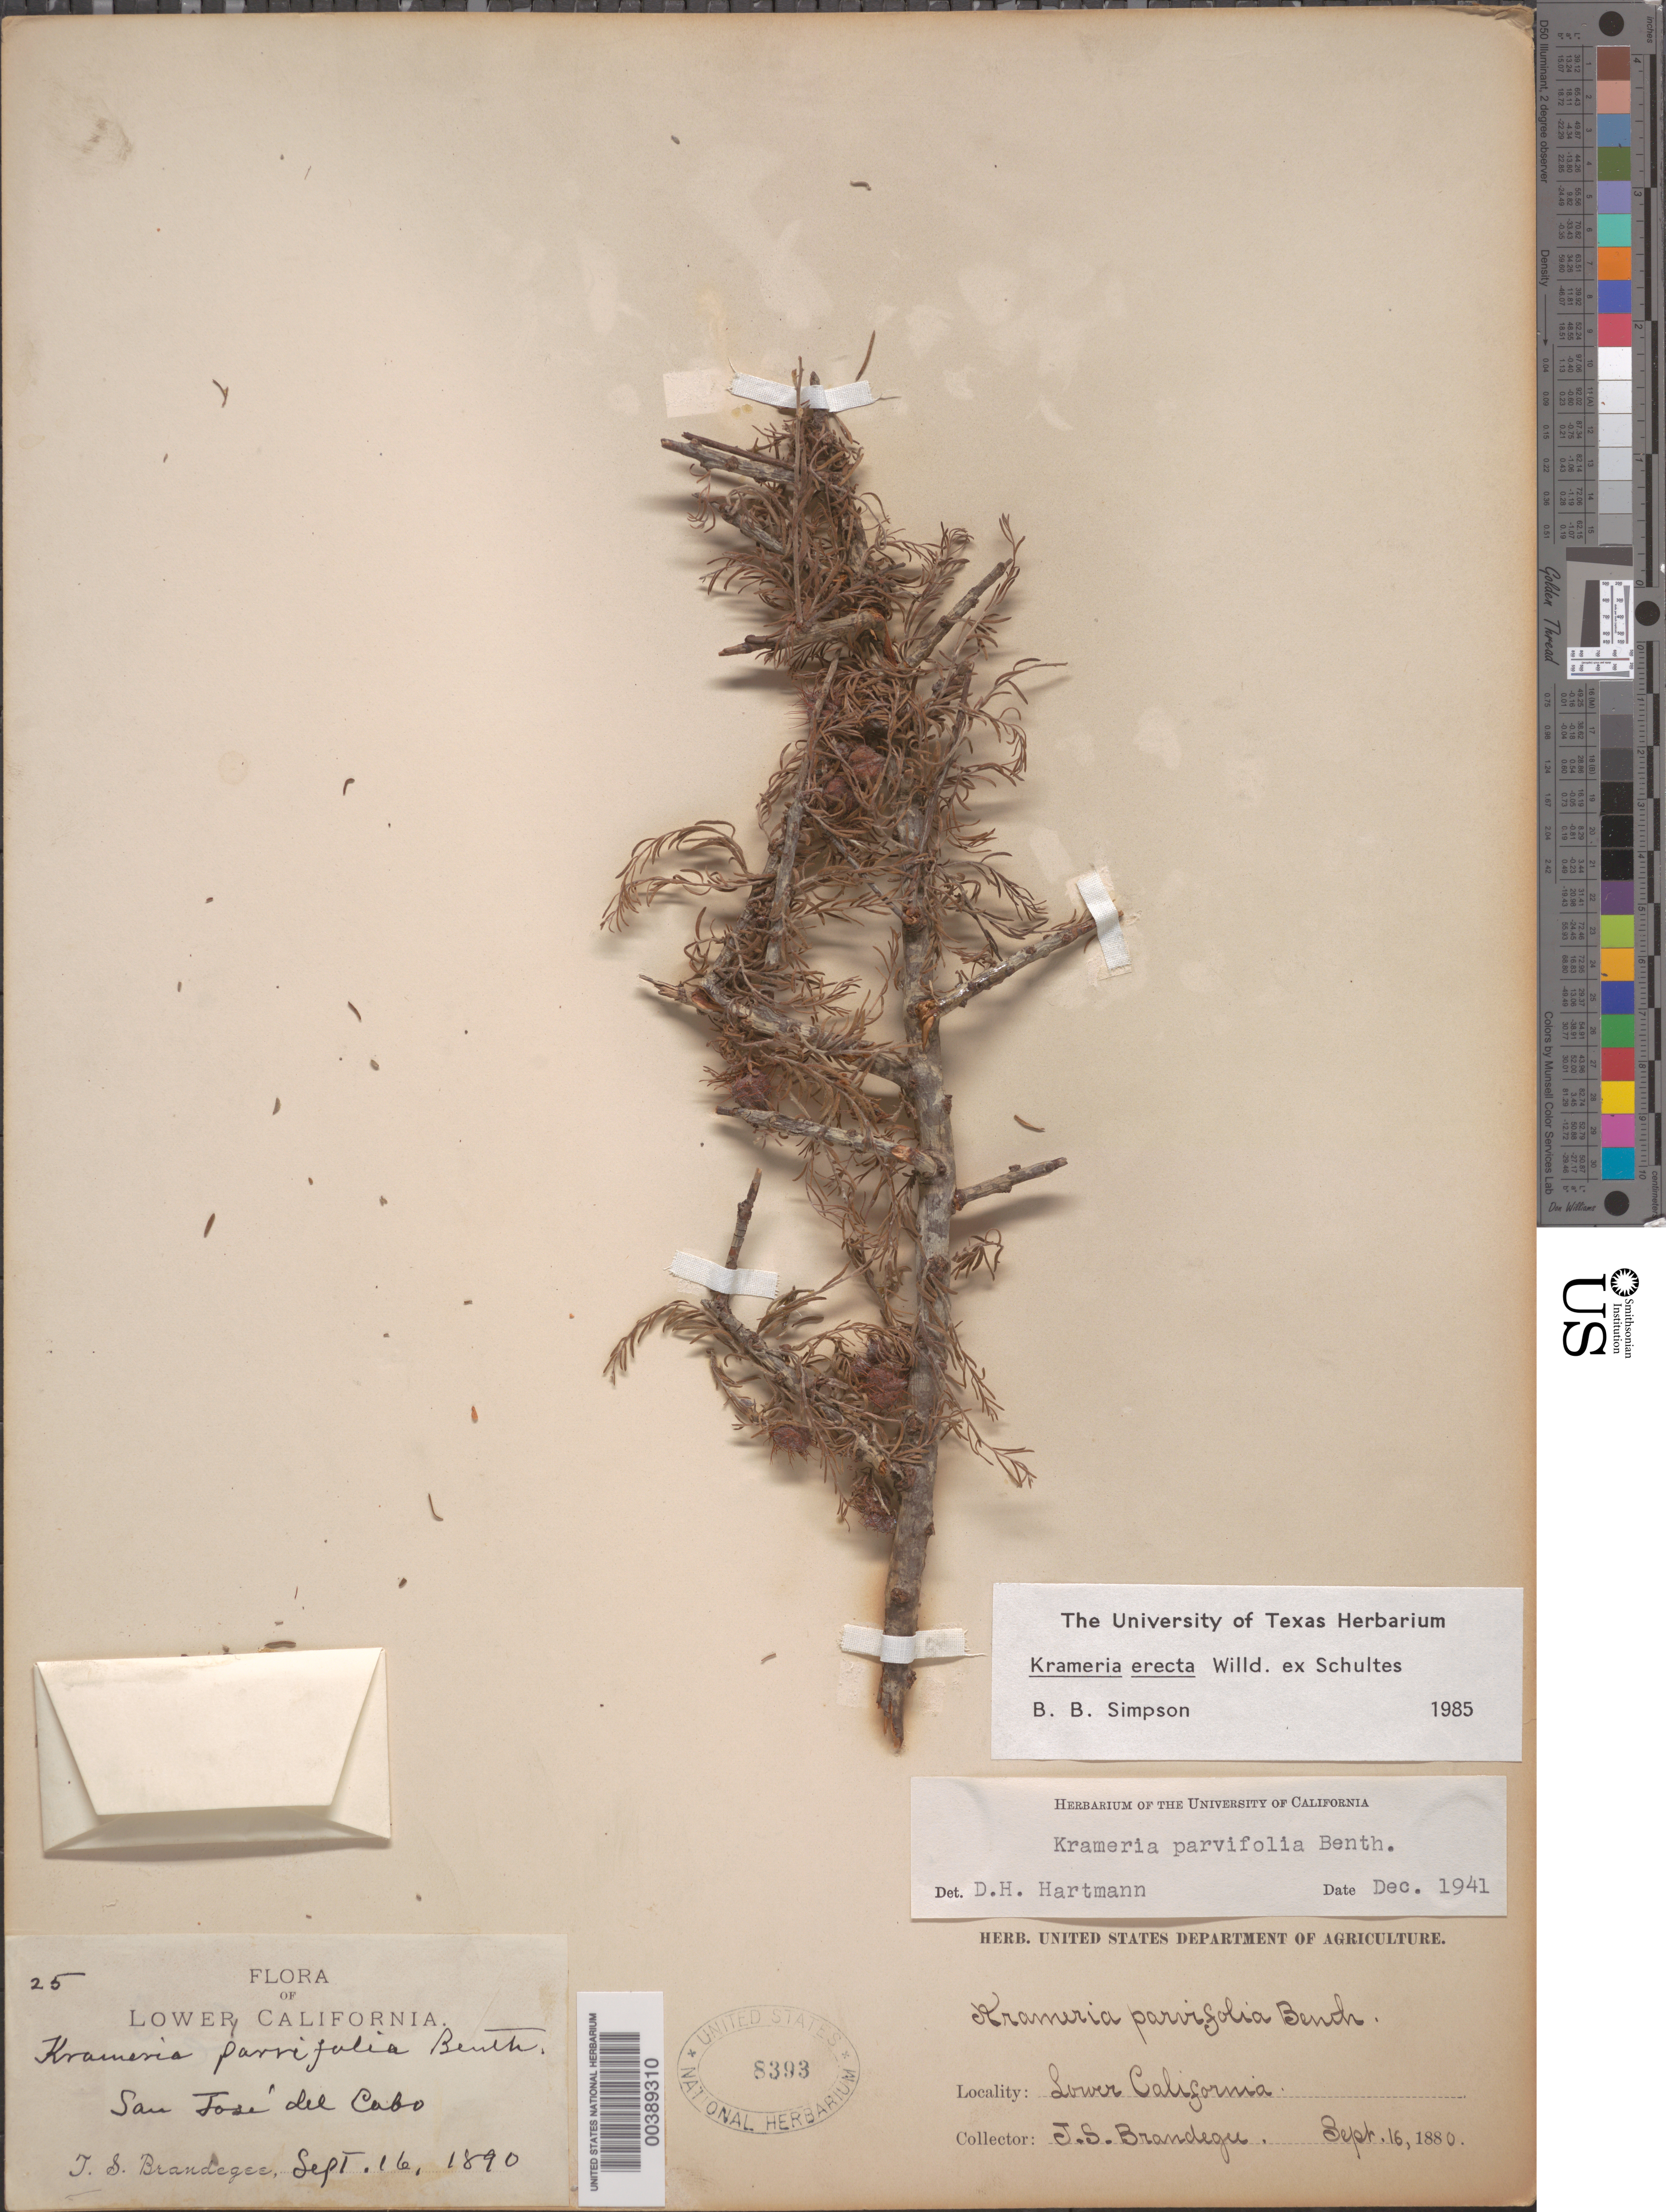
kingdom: Plantae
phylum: Tracheophyta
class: Magnoliopsida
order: Zygophyllales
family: Krameriaceae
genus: Krameria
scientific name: Krameria erecta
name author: Willd. ex Schult.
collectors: T. S. Brandegee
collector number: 25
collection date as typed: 16 Sep 1880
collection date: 1880-09-16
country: Mexico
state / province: Baja California Sur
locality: San José del Cabo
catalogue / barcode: US 8393